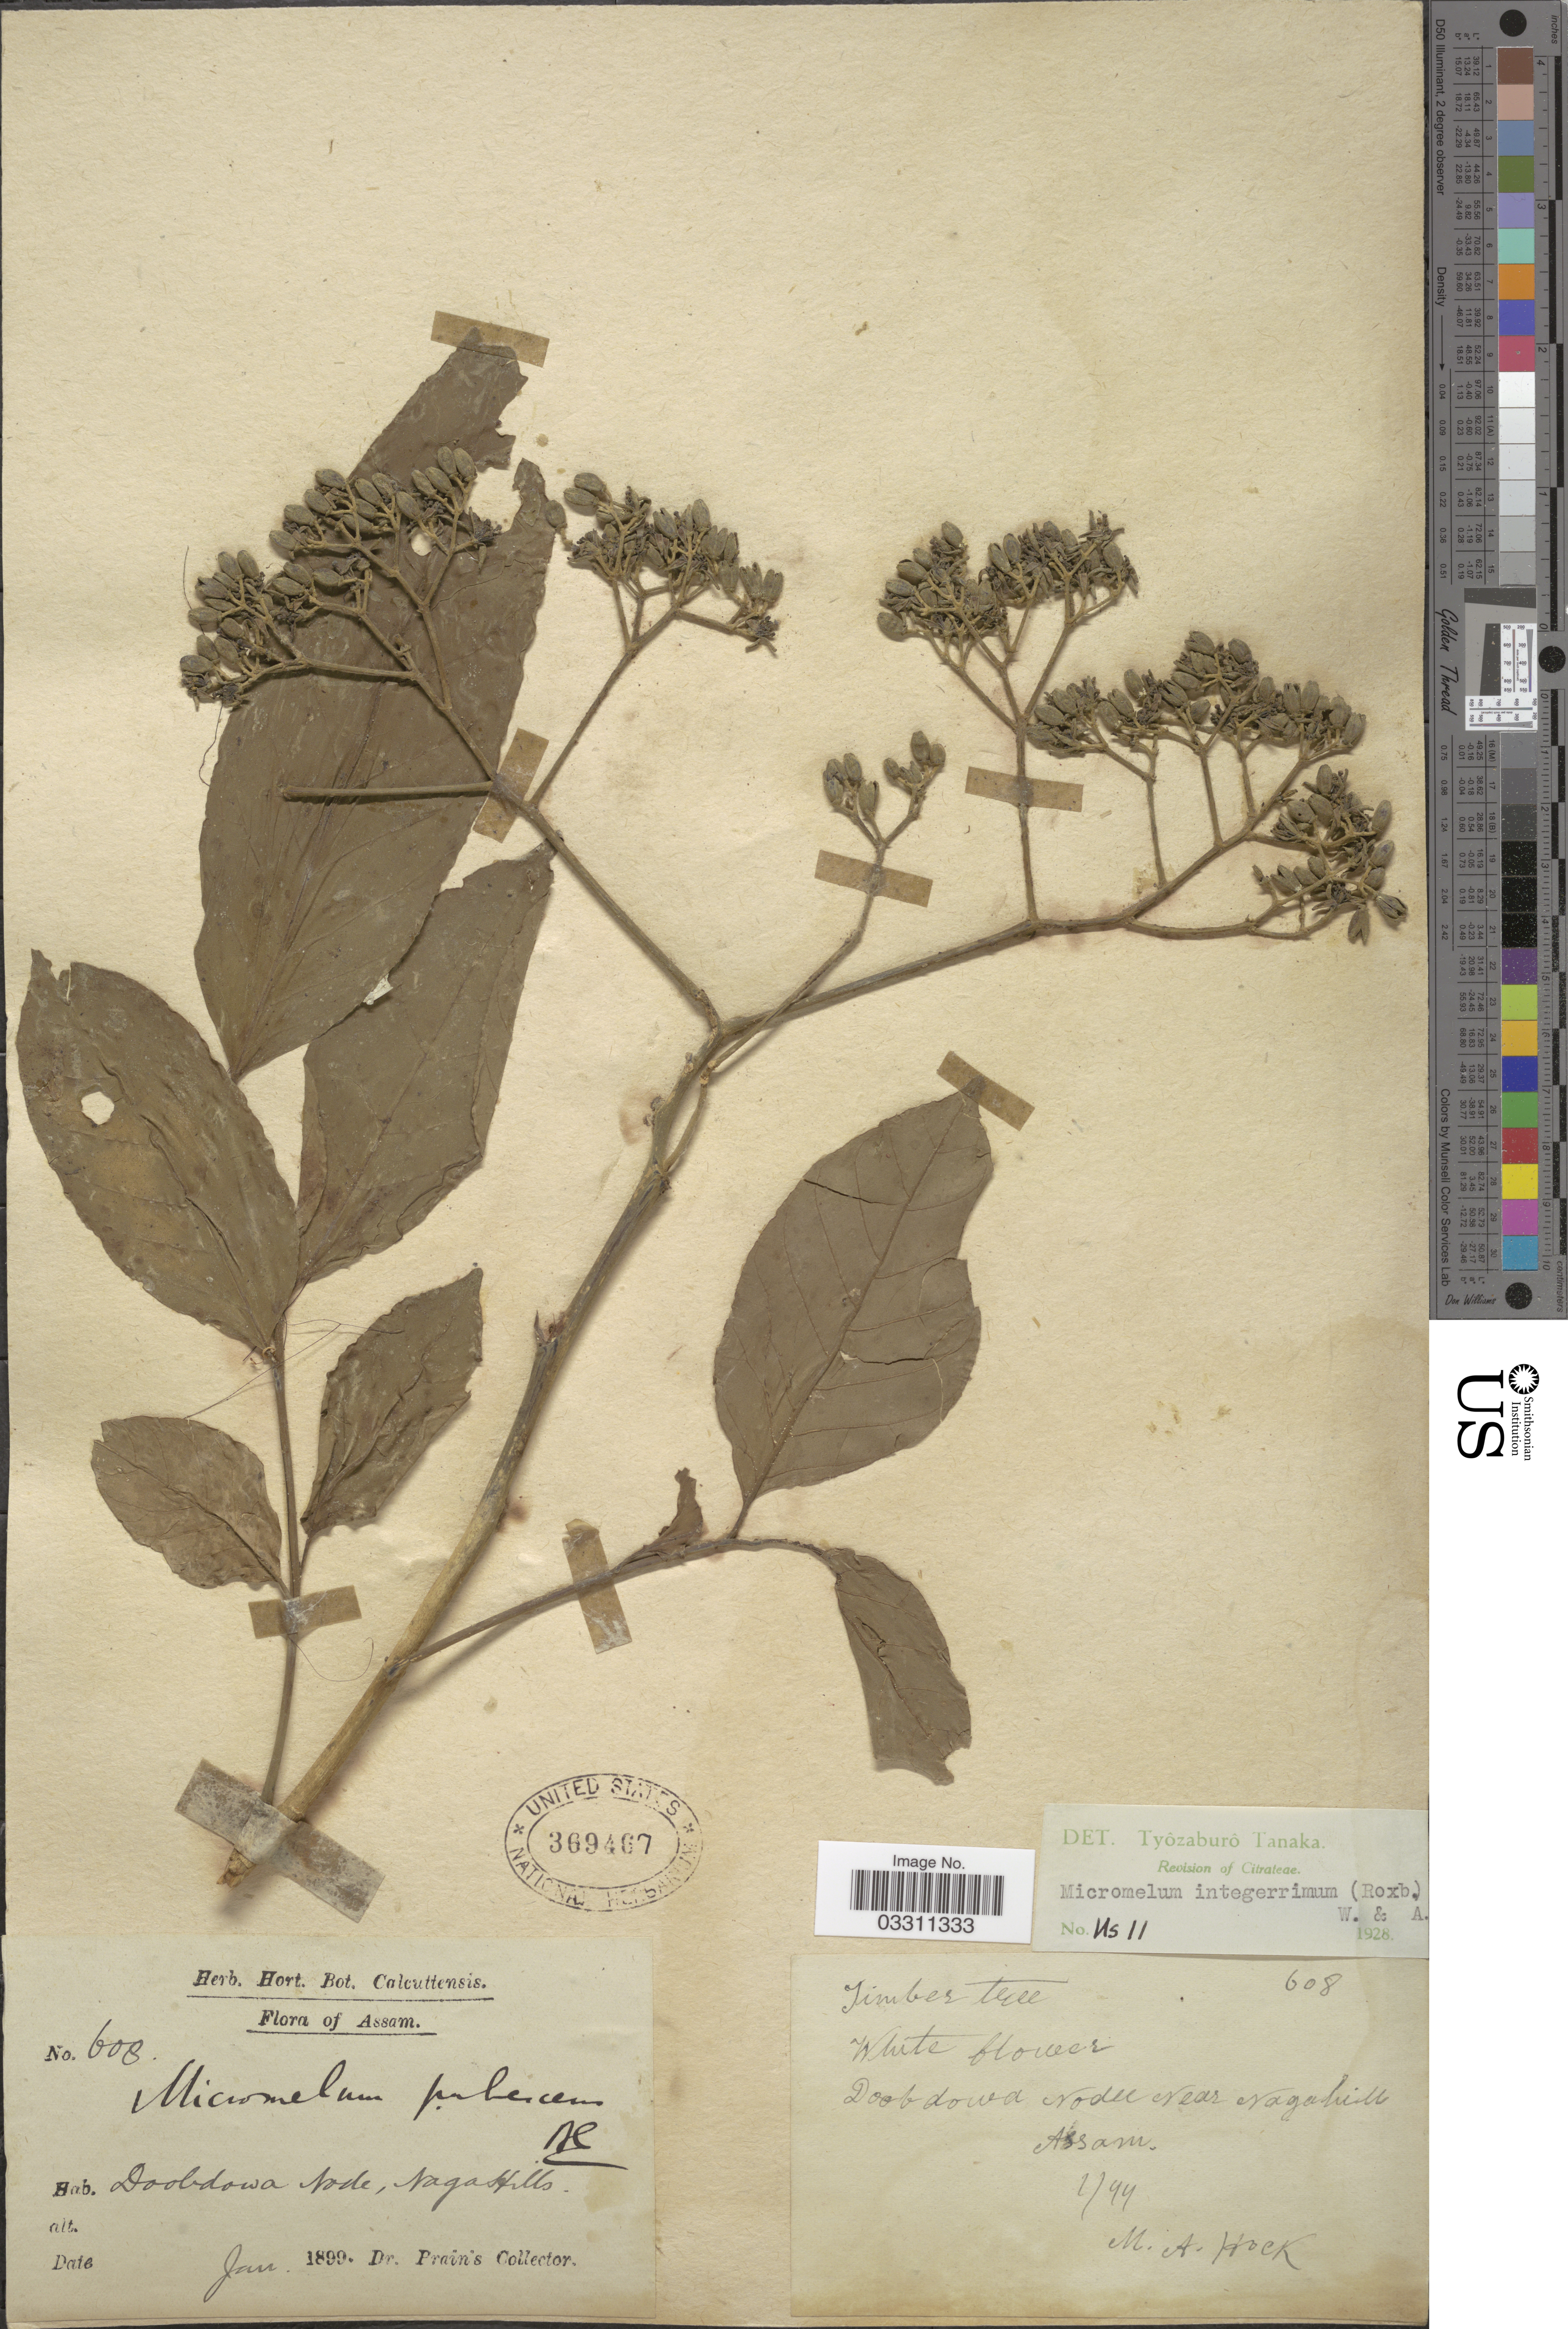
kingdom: Plantae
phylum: Tracheophyta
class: Magnoliopsida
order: Sapindales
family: Rutaceae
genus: Micromelum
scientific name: Micromelum integerrimum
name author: (Buch.-Ham. ex DC.) Wight & Arn. ex M. Roem.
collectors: Dr. Prain's collector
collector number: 608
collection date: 1899-01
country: India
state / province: Assam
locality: Doobdawa Vode, near Naga Hills. [interpreted]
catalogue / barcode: US 369467